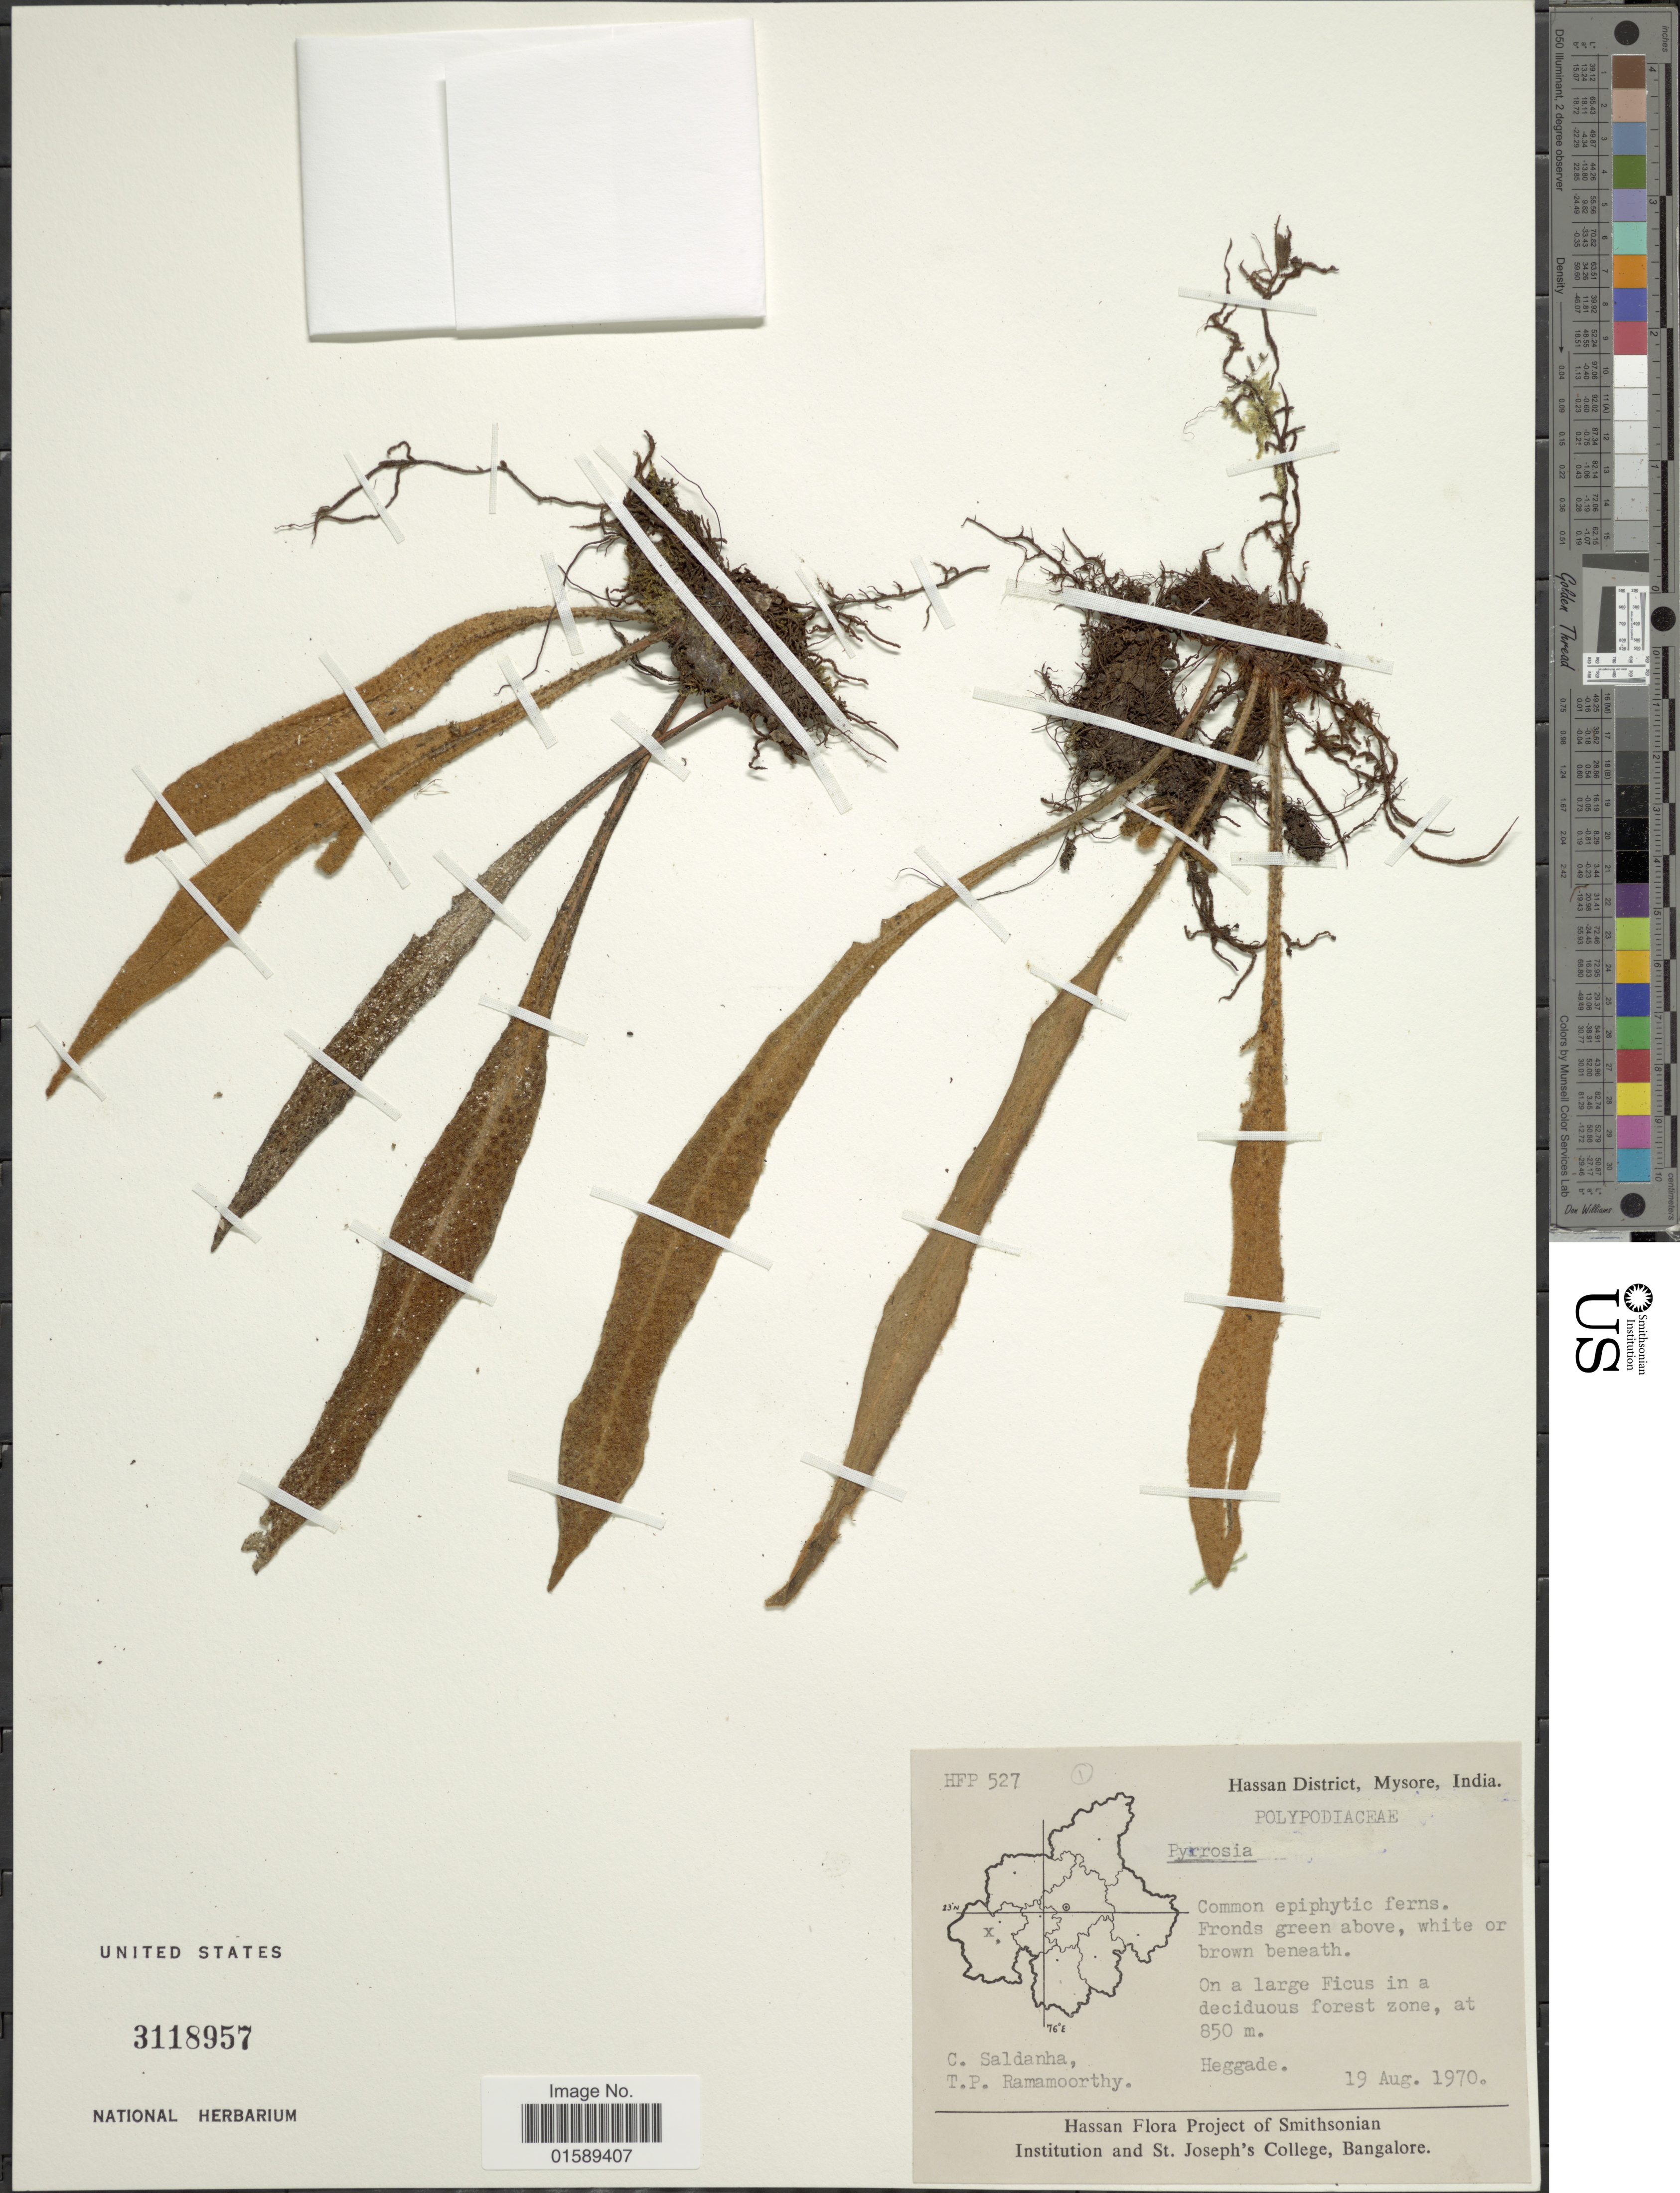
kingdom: Plantae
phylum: Tracheophyta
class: Polypodiopsida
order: Polypodiales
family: Polypodiaceae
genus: Pyrrosia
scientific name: Pyrrosia sp.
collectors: C. Saldanha & T. P. Ramamoorthy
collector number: HFP527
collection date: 1970-08-19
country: India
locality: Hassan, District, Mysore, India.Heggade.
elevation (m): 850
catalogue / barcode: US 3118957